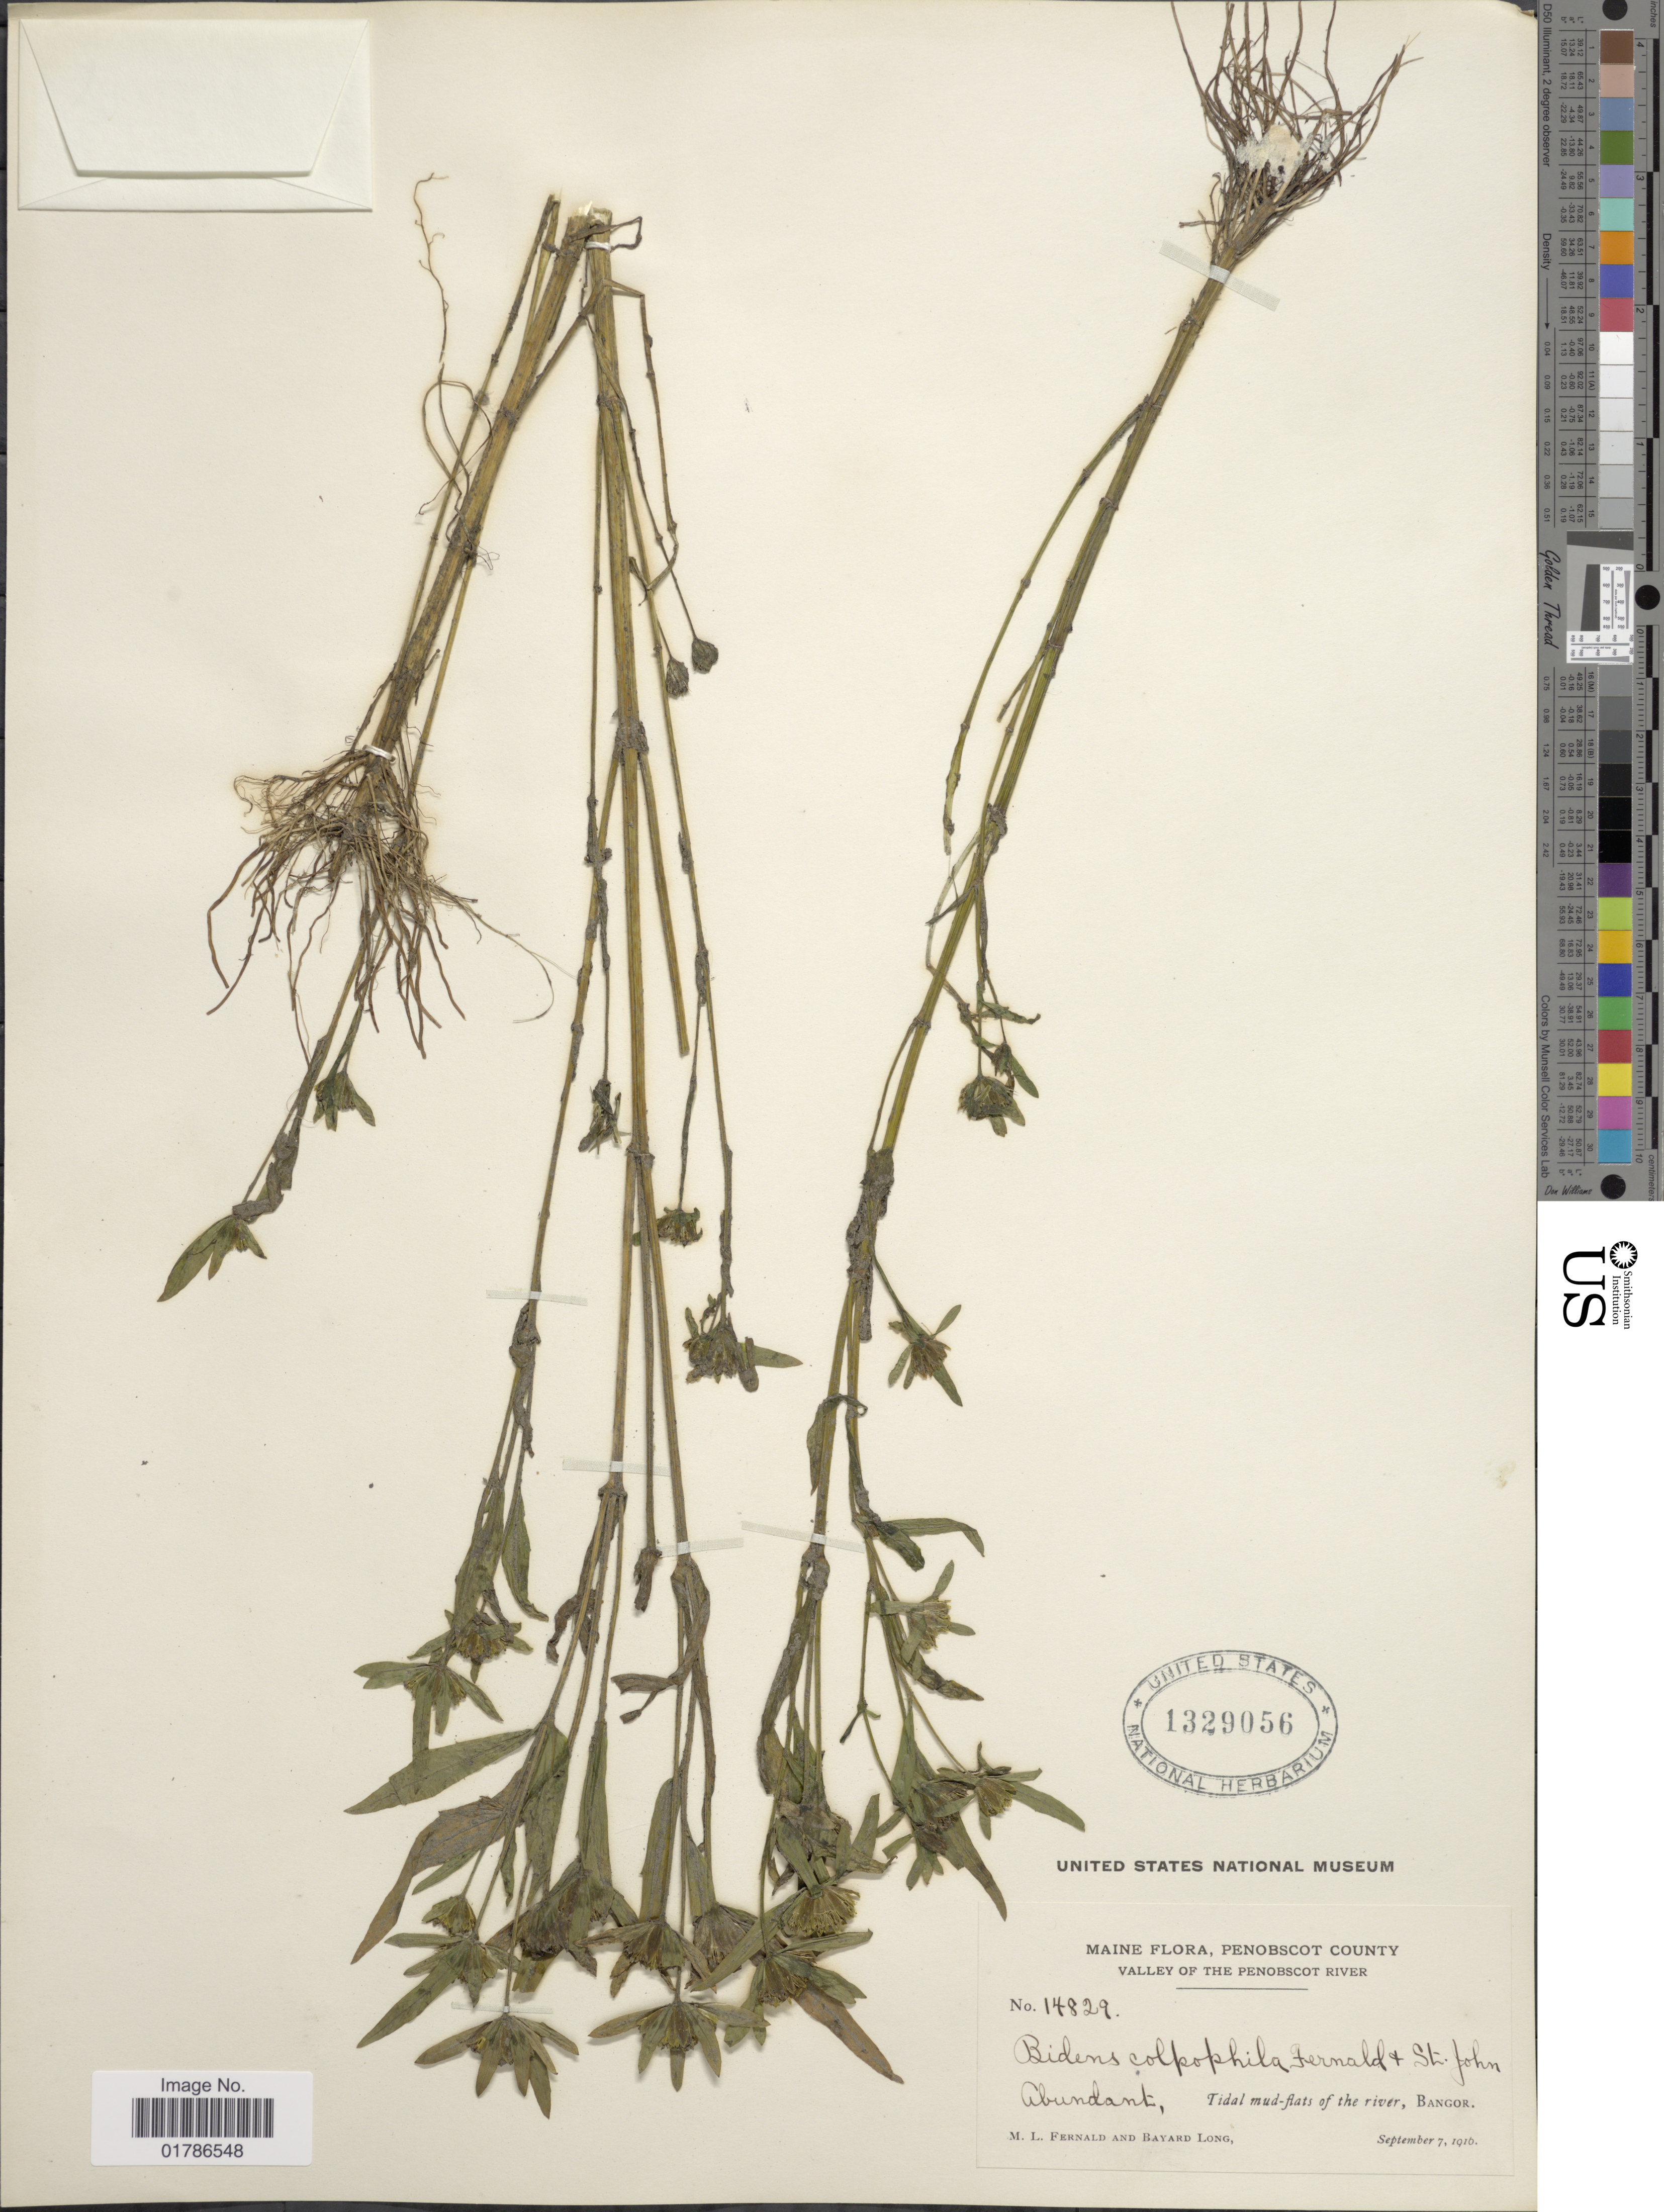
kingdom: Plantae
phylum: Tracheophyta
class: Magnoliopsida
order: Asterales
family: Asteraceae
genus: Bidens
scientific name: Bidens hyperborea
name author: Greene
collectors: M. L. Fernald & B. Long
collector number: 14829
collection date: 1910-09-07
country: United States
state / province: Maine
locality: Penobscot County, valley of the Penobscot river, Tidal mud-flats of the river, Bangor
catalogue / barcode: US 1329056